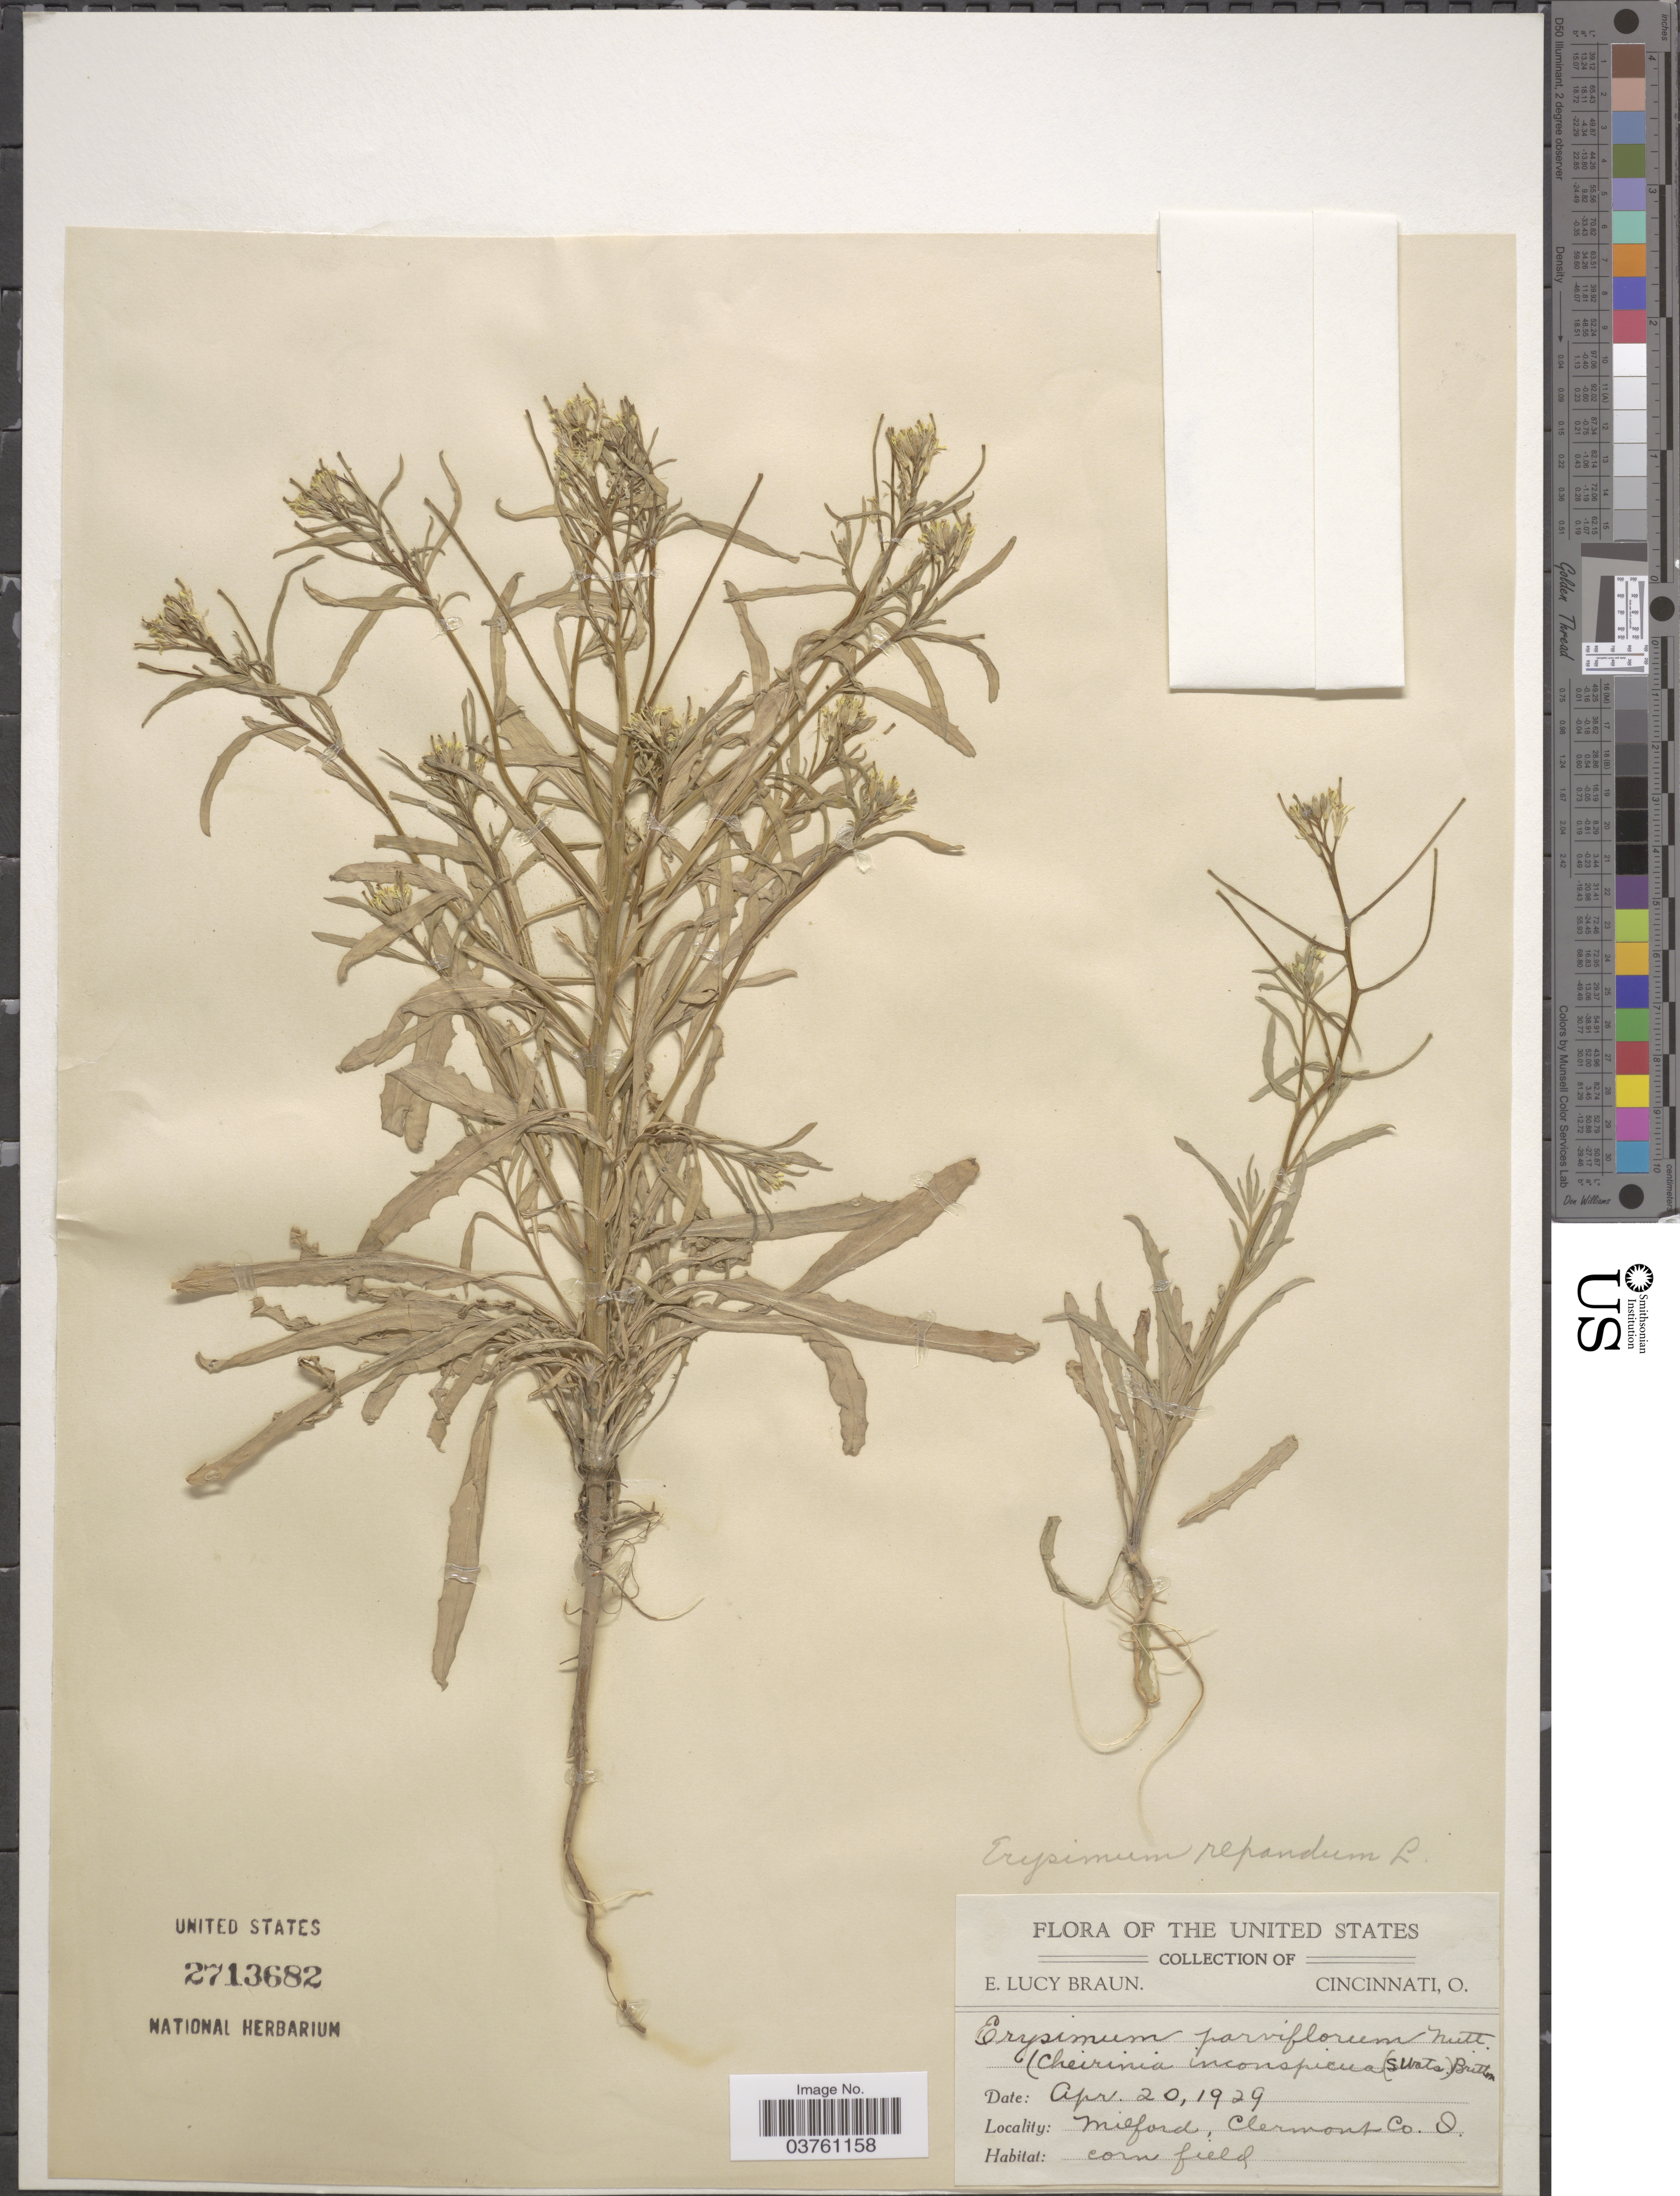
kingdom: Plantae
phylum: Tracheophyta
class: Magnoliopsida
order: Brassicales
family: Brassicaceae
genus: Erysimum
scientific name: Erysimum repandum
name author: L.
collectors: L. E. Braun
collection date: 1929-04-20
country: United States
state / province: Ohio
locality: Milford, Clermont Co.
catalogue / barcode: US 2713682